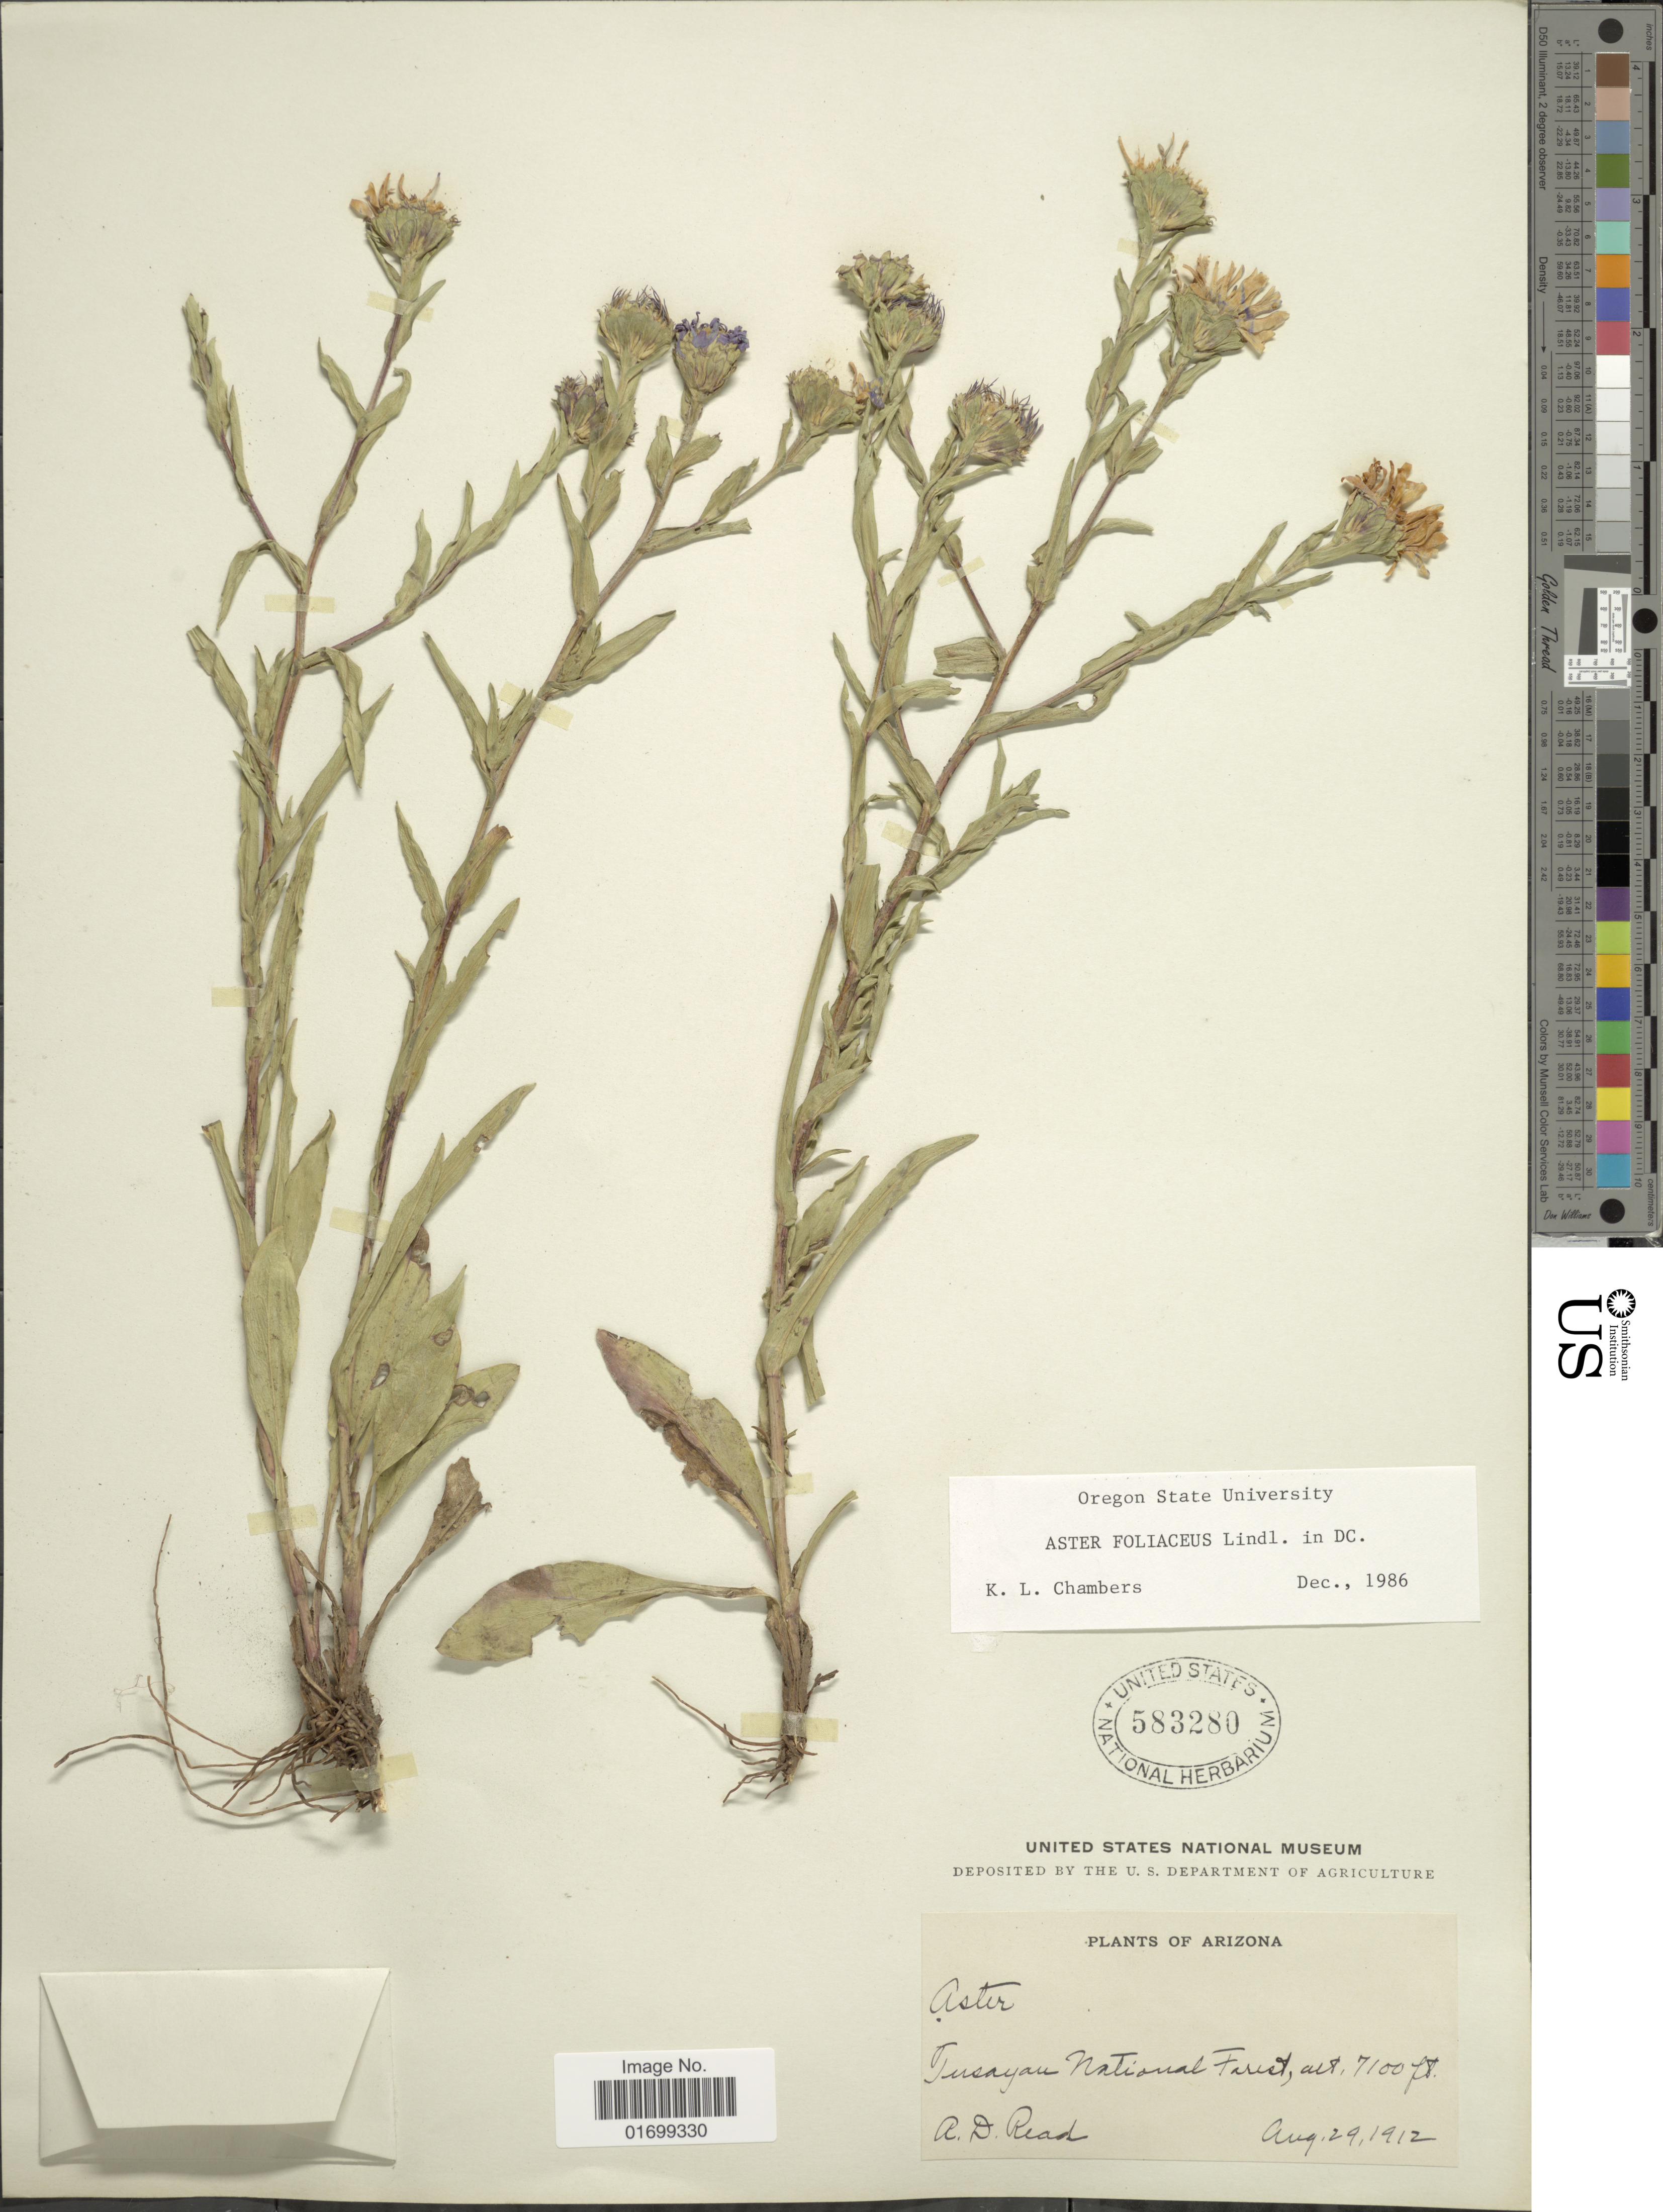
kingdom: Plantae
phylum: Tracheophyta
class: Magnoliopsida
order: Asterales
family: Asteraceae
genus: Symphyotrichum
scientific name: Symphyotrichum foliaceum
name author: (Lindl. ex DC.) G.L. Nesom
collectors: A. D. Read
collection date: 1912-08-29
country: United States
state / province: Arizona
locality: Tusayan National Forest.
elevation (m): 2164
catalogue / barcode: US 583280